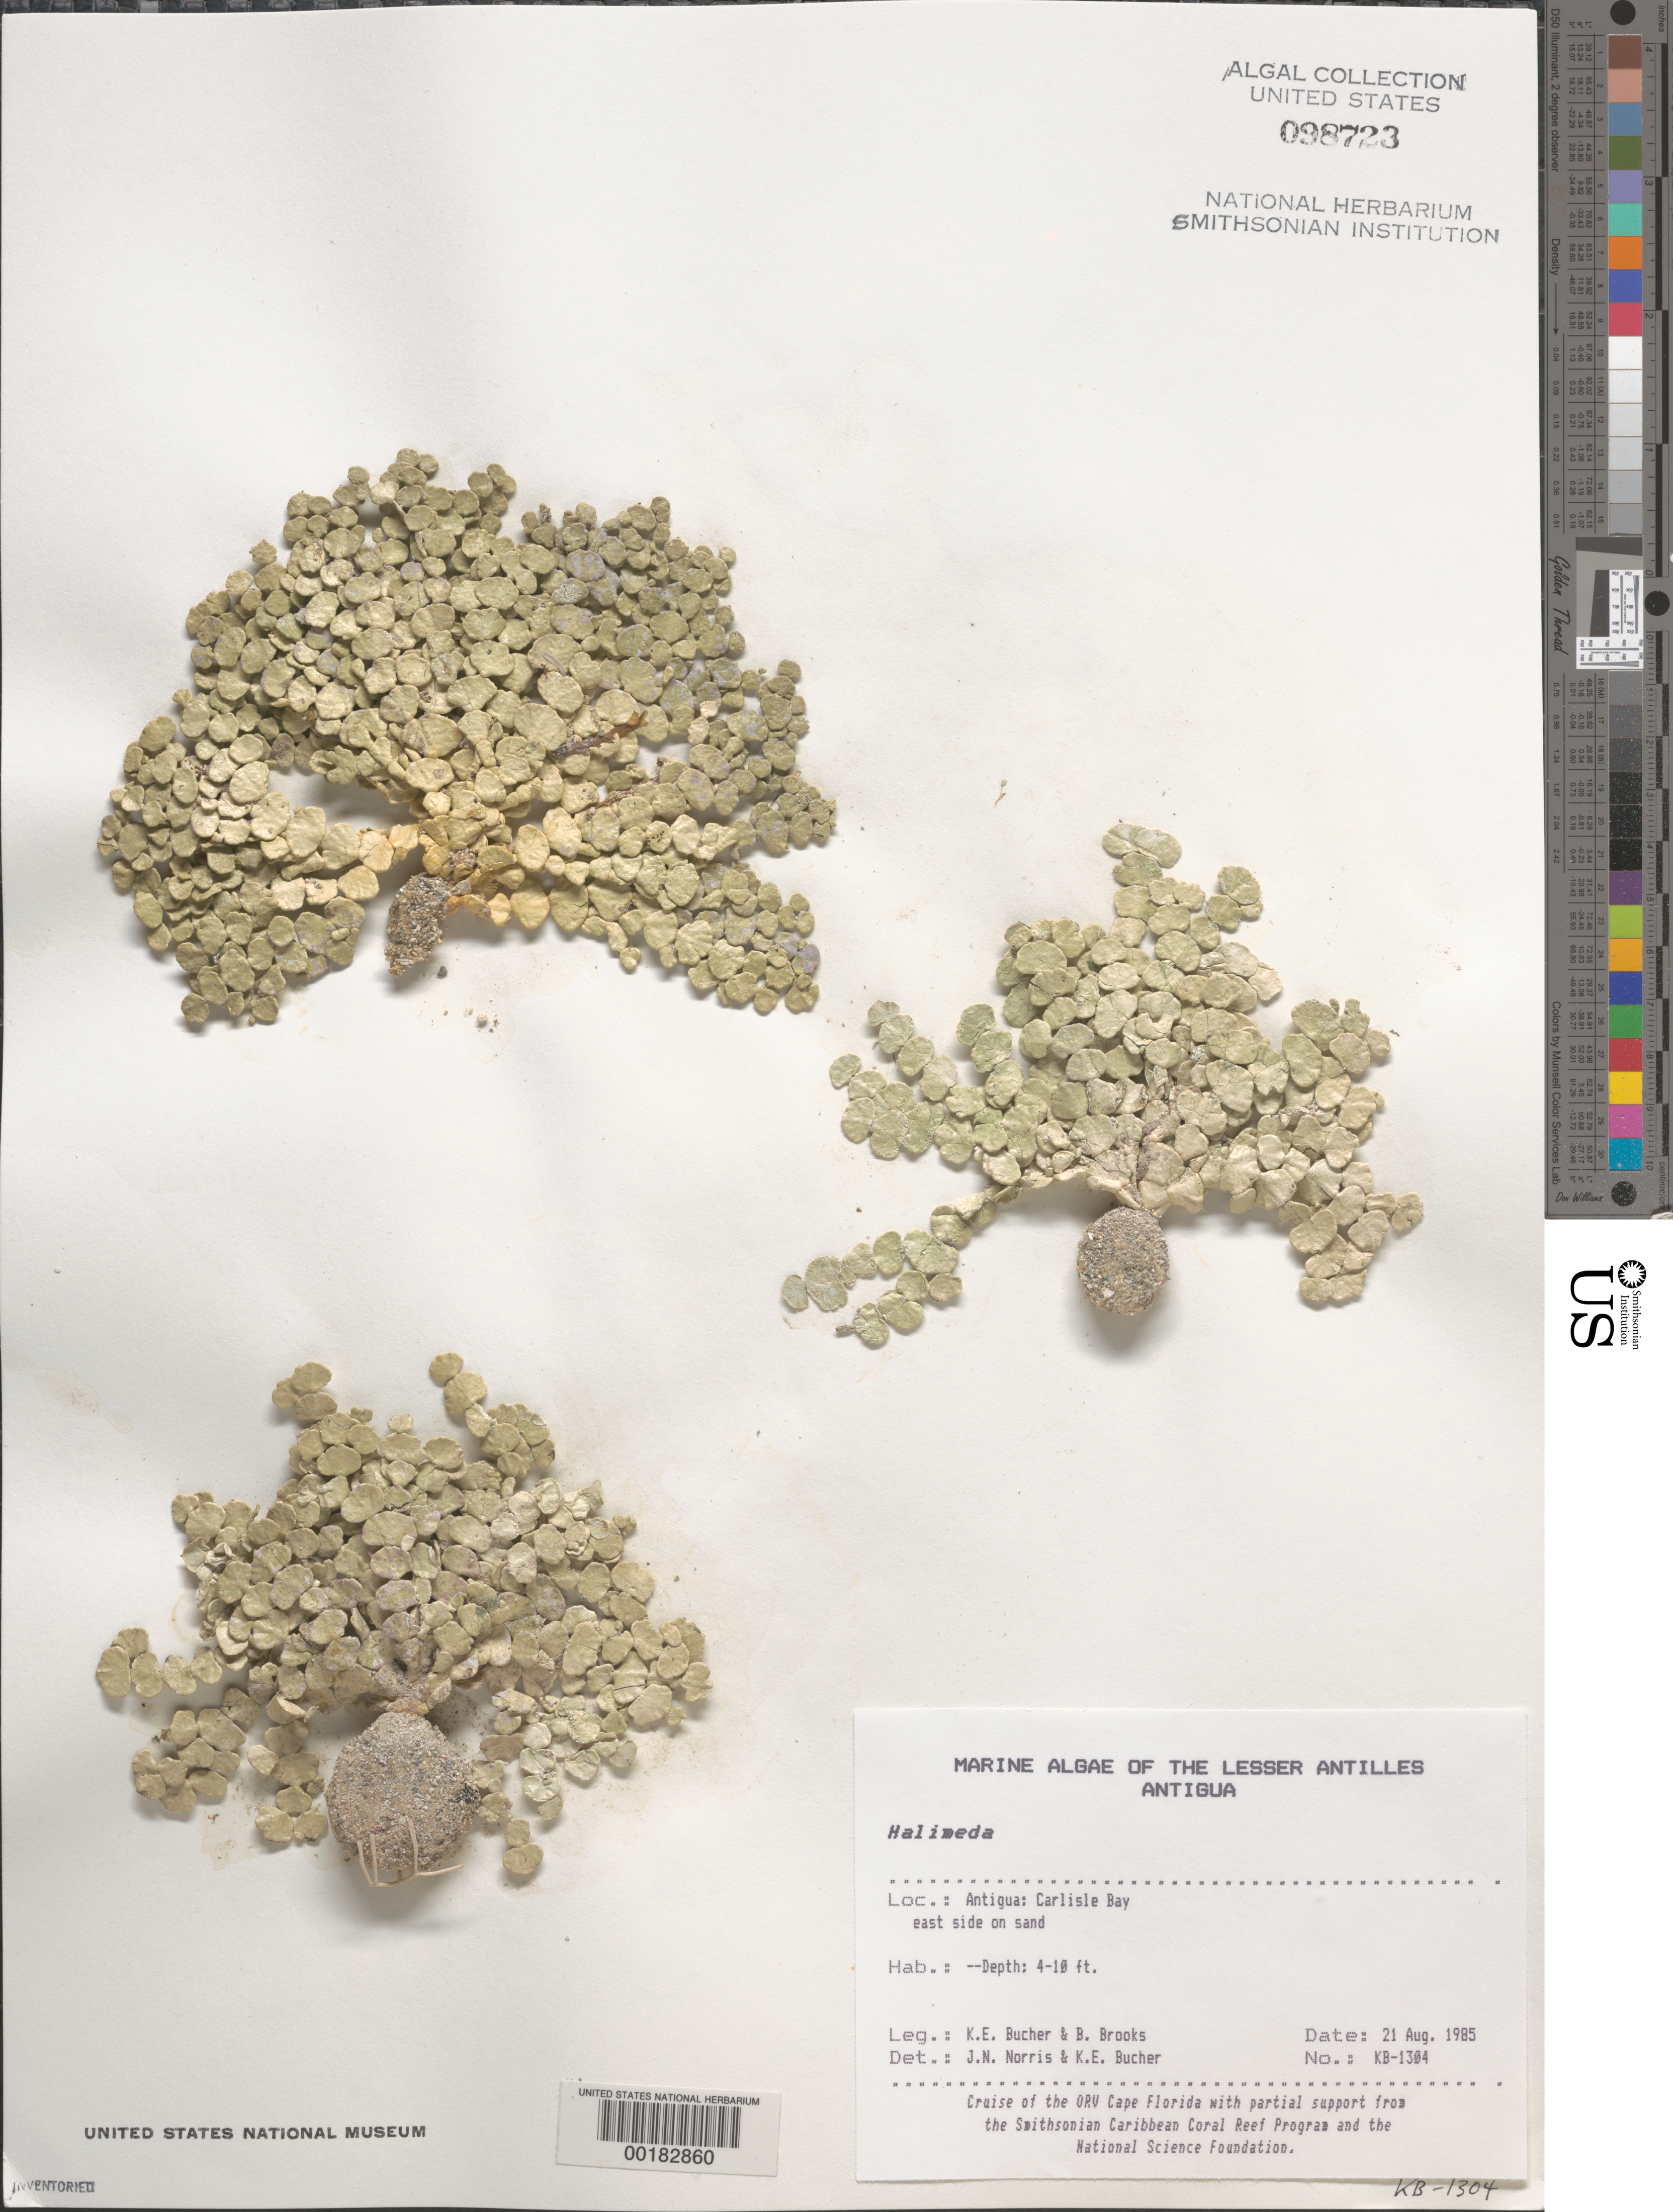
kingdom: Plantae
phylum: Chlorophyta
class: Ulvophyceae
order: Bryopsidales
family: Halimedaceae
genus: Halimeda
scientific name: Halimeda sp.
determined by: Norris, J. N.; Bucher, K. E.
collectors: K. E. Bucher & B. Brooks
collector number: KB-1304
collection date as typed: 21 Aug 1985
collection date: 1985-08-21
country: Antigua and Barbuda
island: Antigua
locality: Carlisle Bay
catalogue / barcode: US 98723